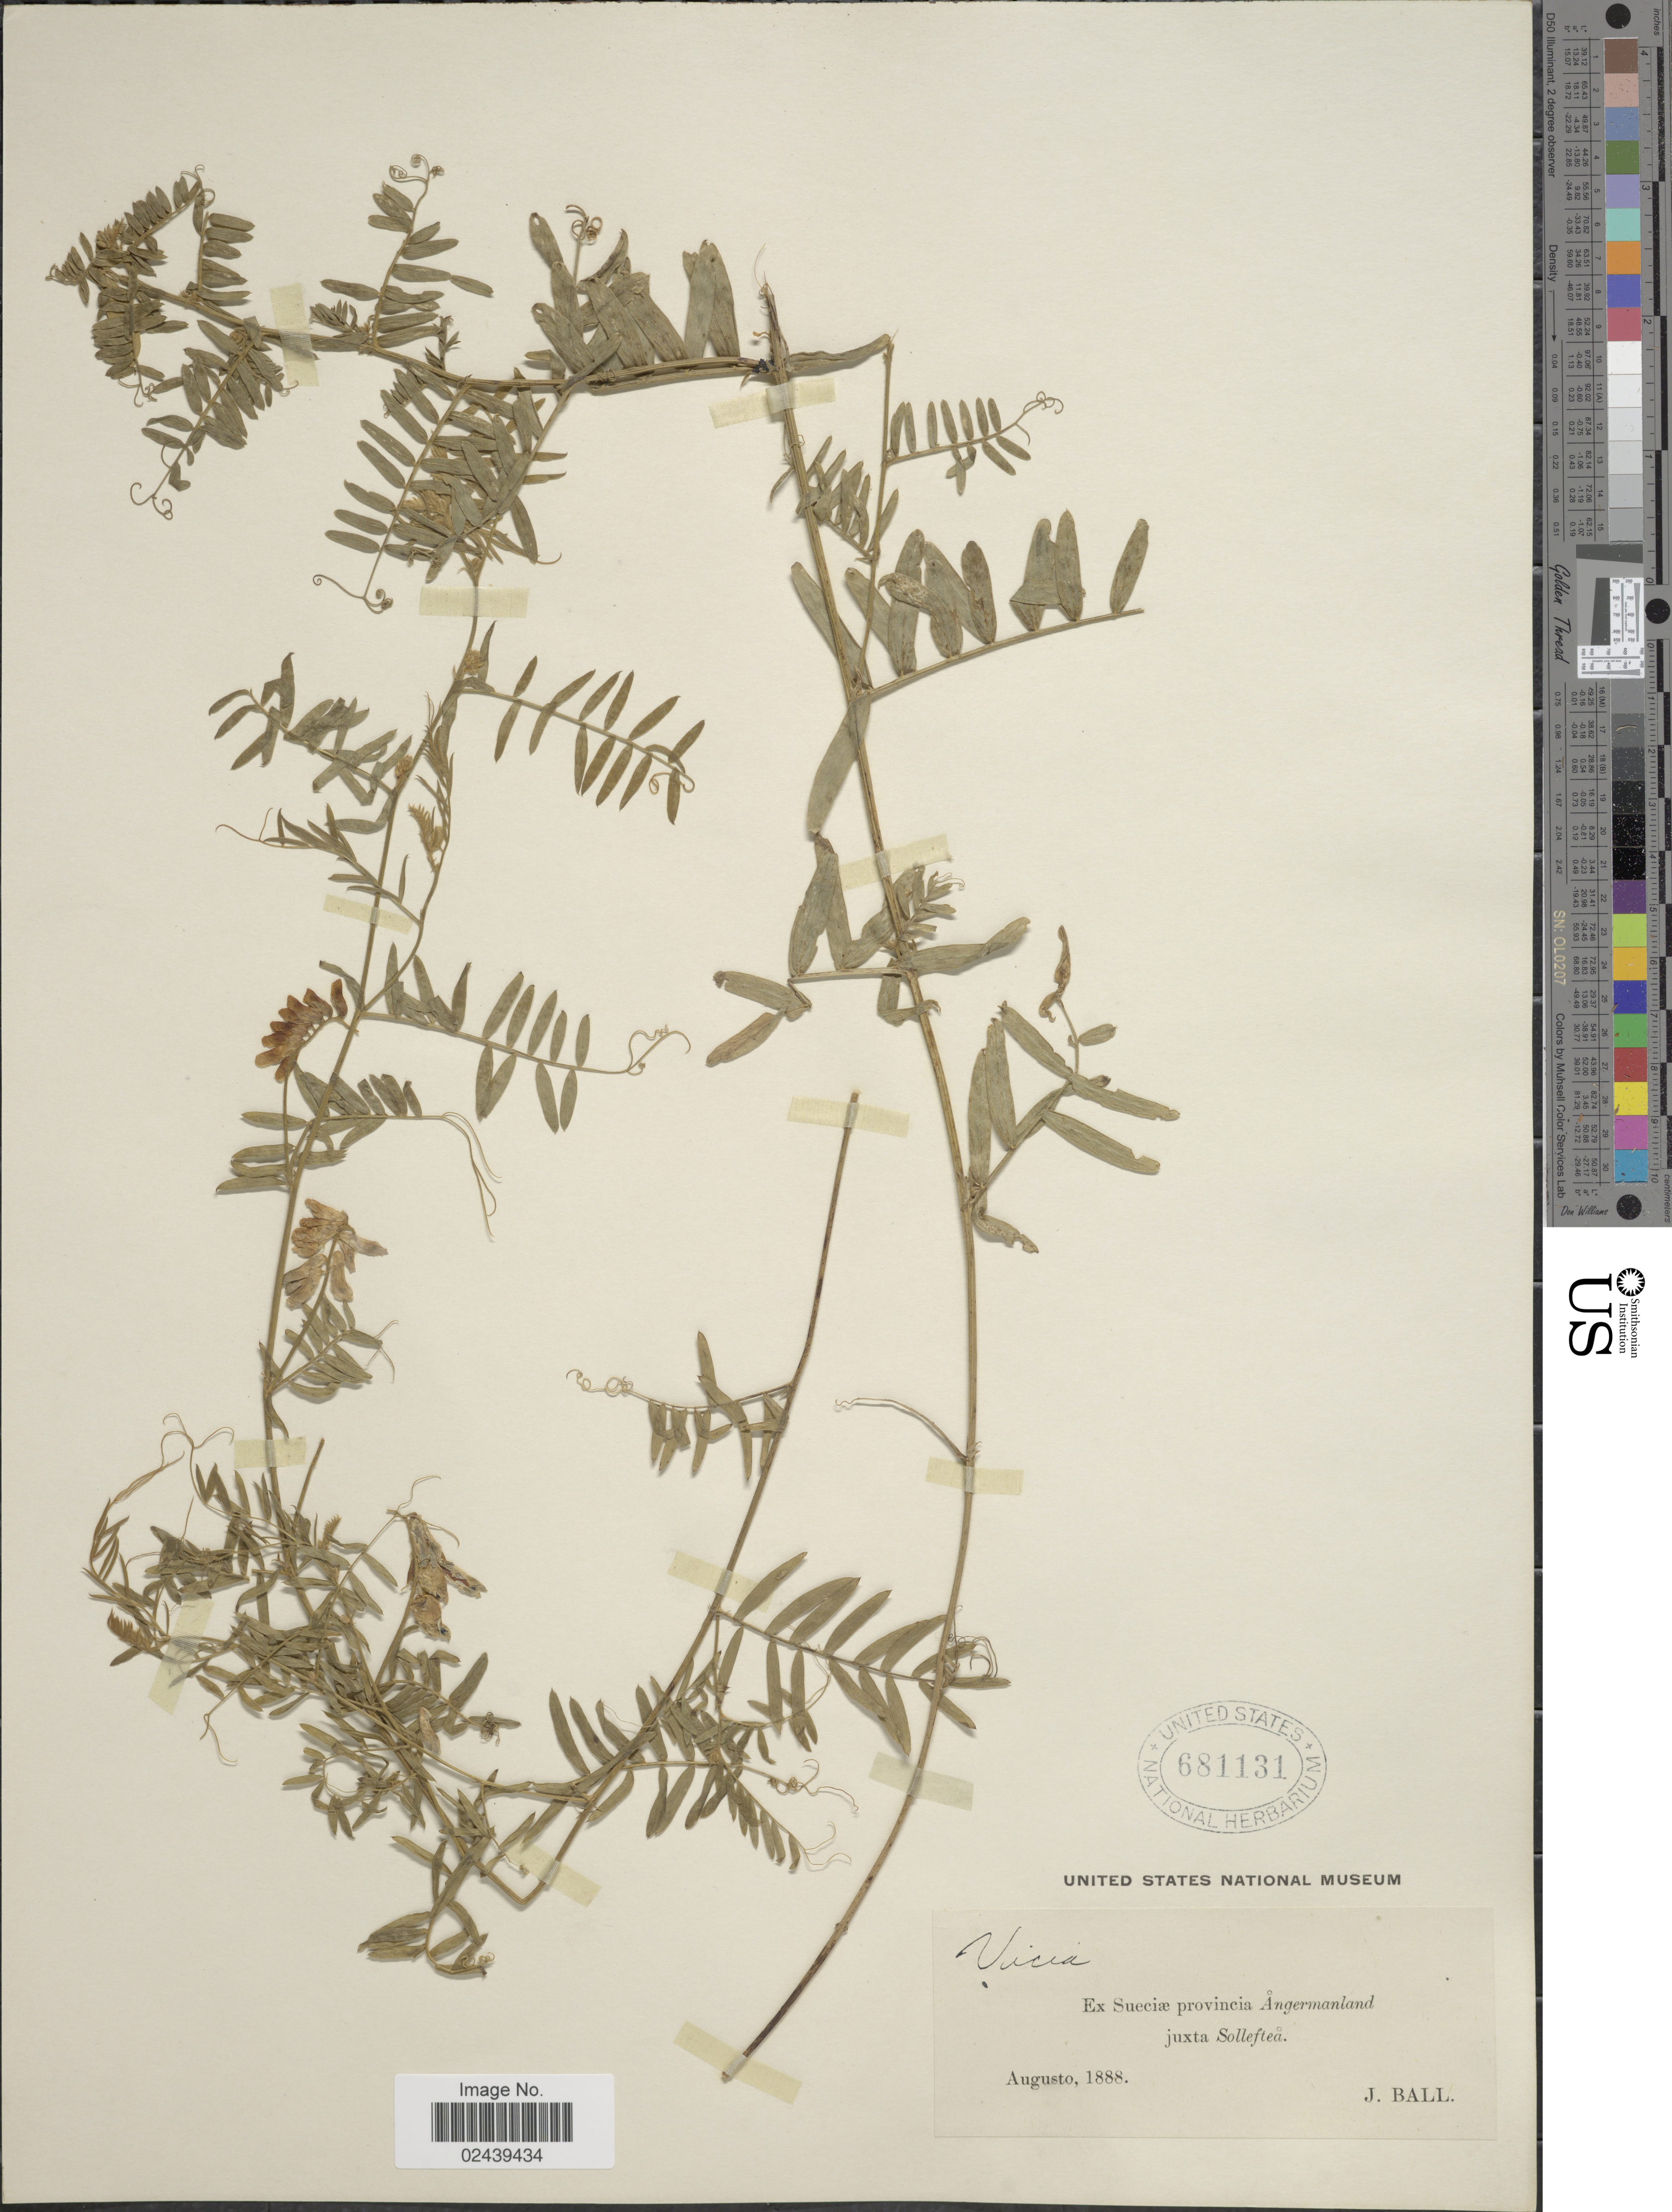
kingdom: Plantae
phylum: Tracheophyta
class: Magnoliopsida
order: Fabales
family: Fabaceae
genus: Vicia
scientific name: Vicia sp.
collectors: J. Ball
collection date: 1888-08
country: Sweden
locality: Ex Sueciae provincia Angermanland juxta Solleftea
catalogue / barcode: US 681131